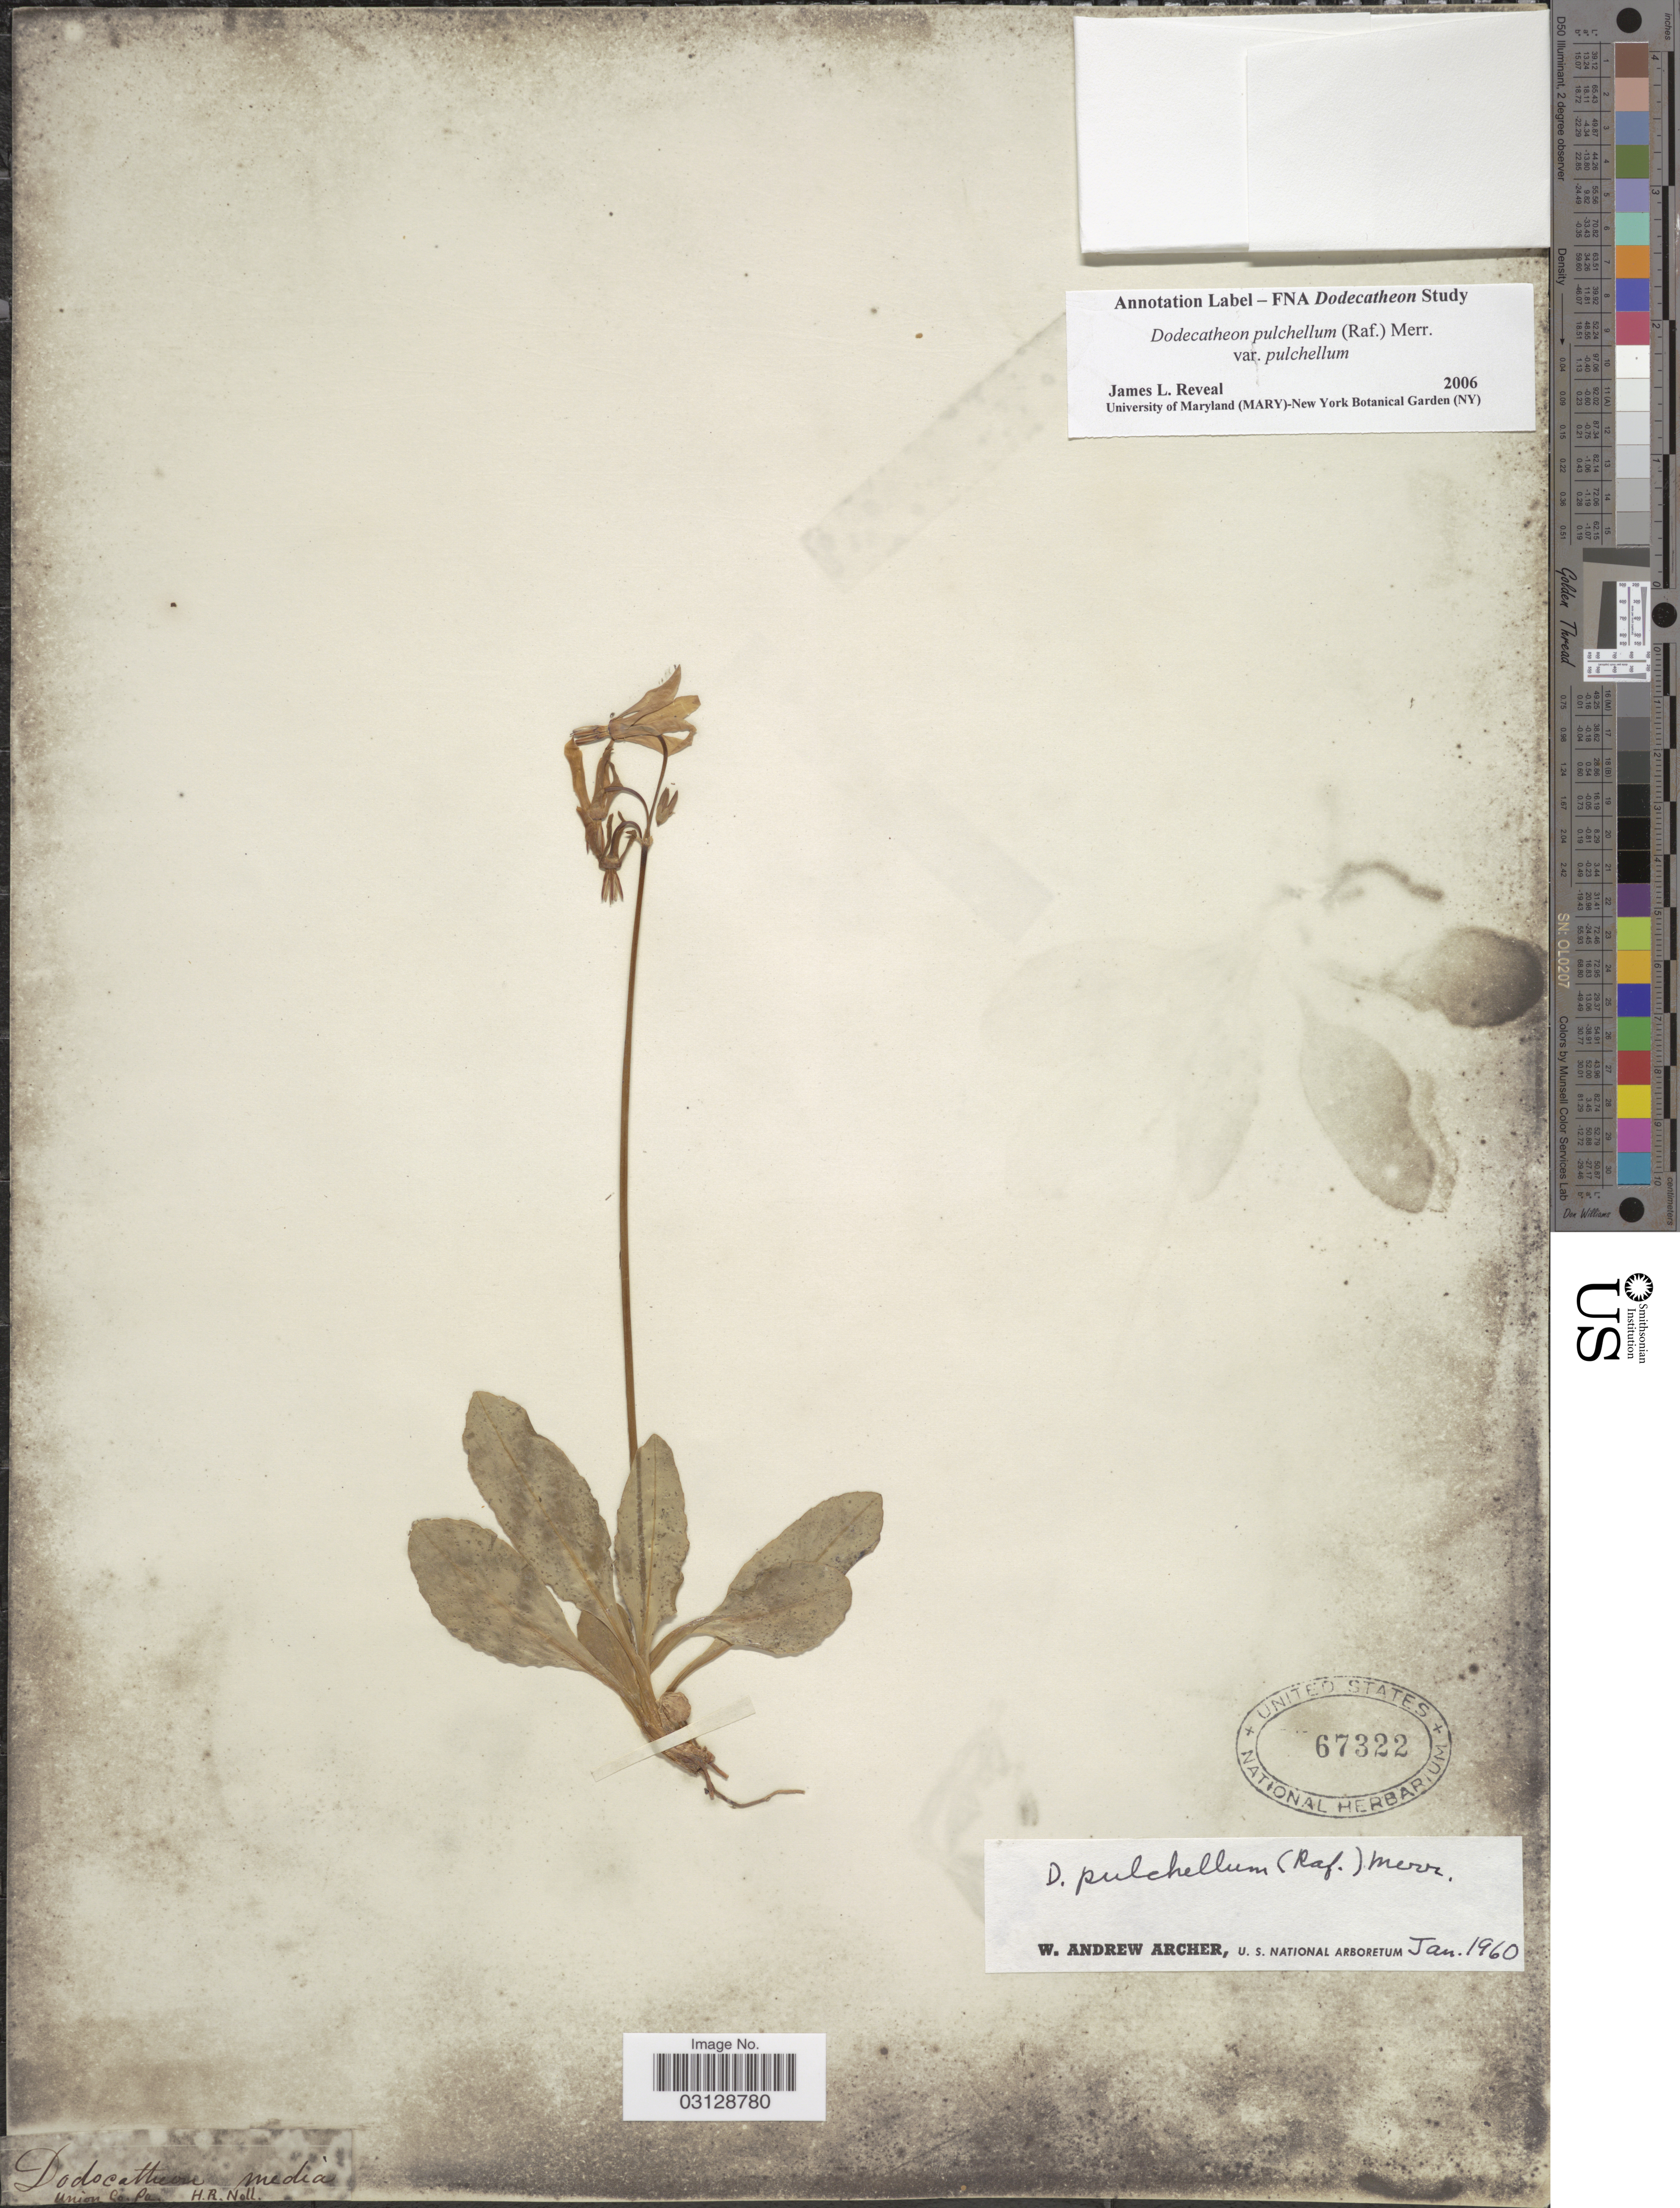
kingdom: Plantae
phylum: Tracheophyta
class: Magnoliopsida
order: Ericales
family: Primulaceae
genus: Dodecatheon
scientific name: Dodecatheon pulchellum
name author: (Raf.) Merr.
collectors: H. Noll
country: United States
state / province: Pennsylvania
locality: Union Co.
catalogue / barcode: US 67322